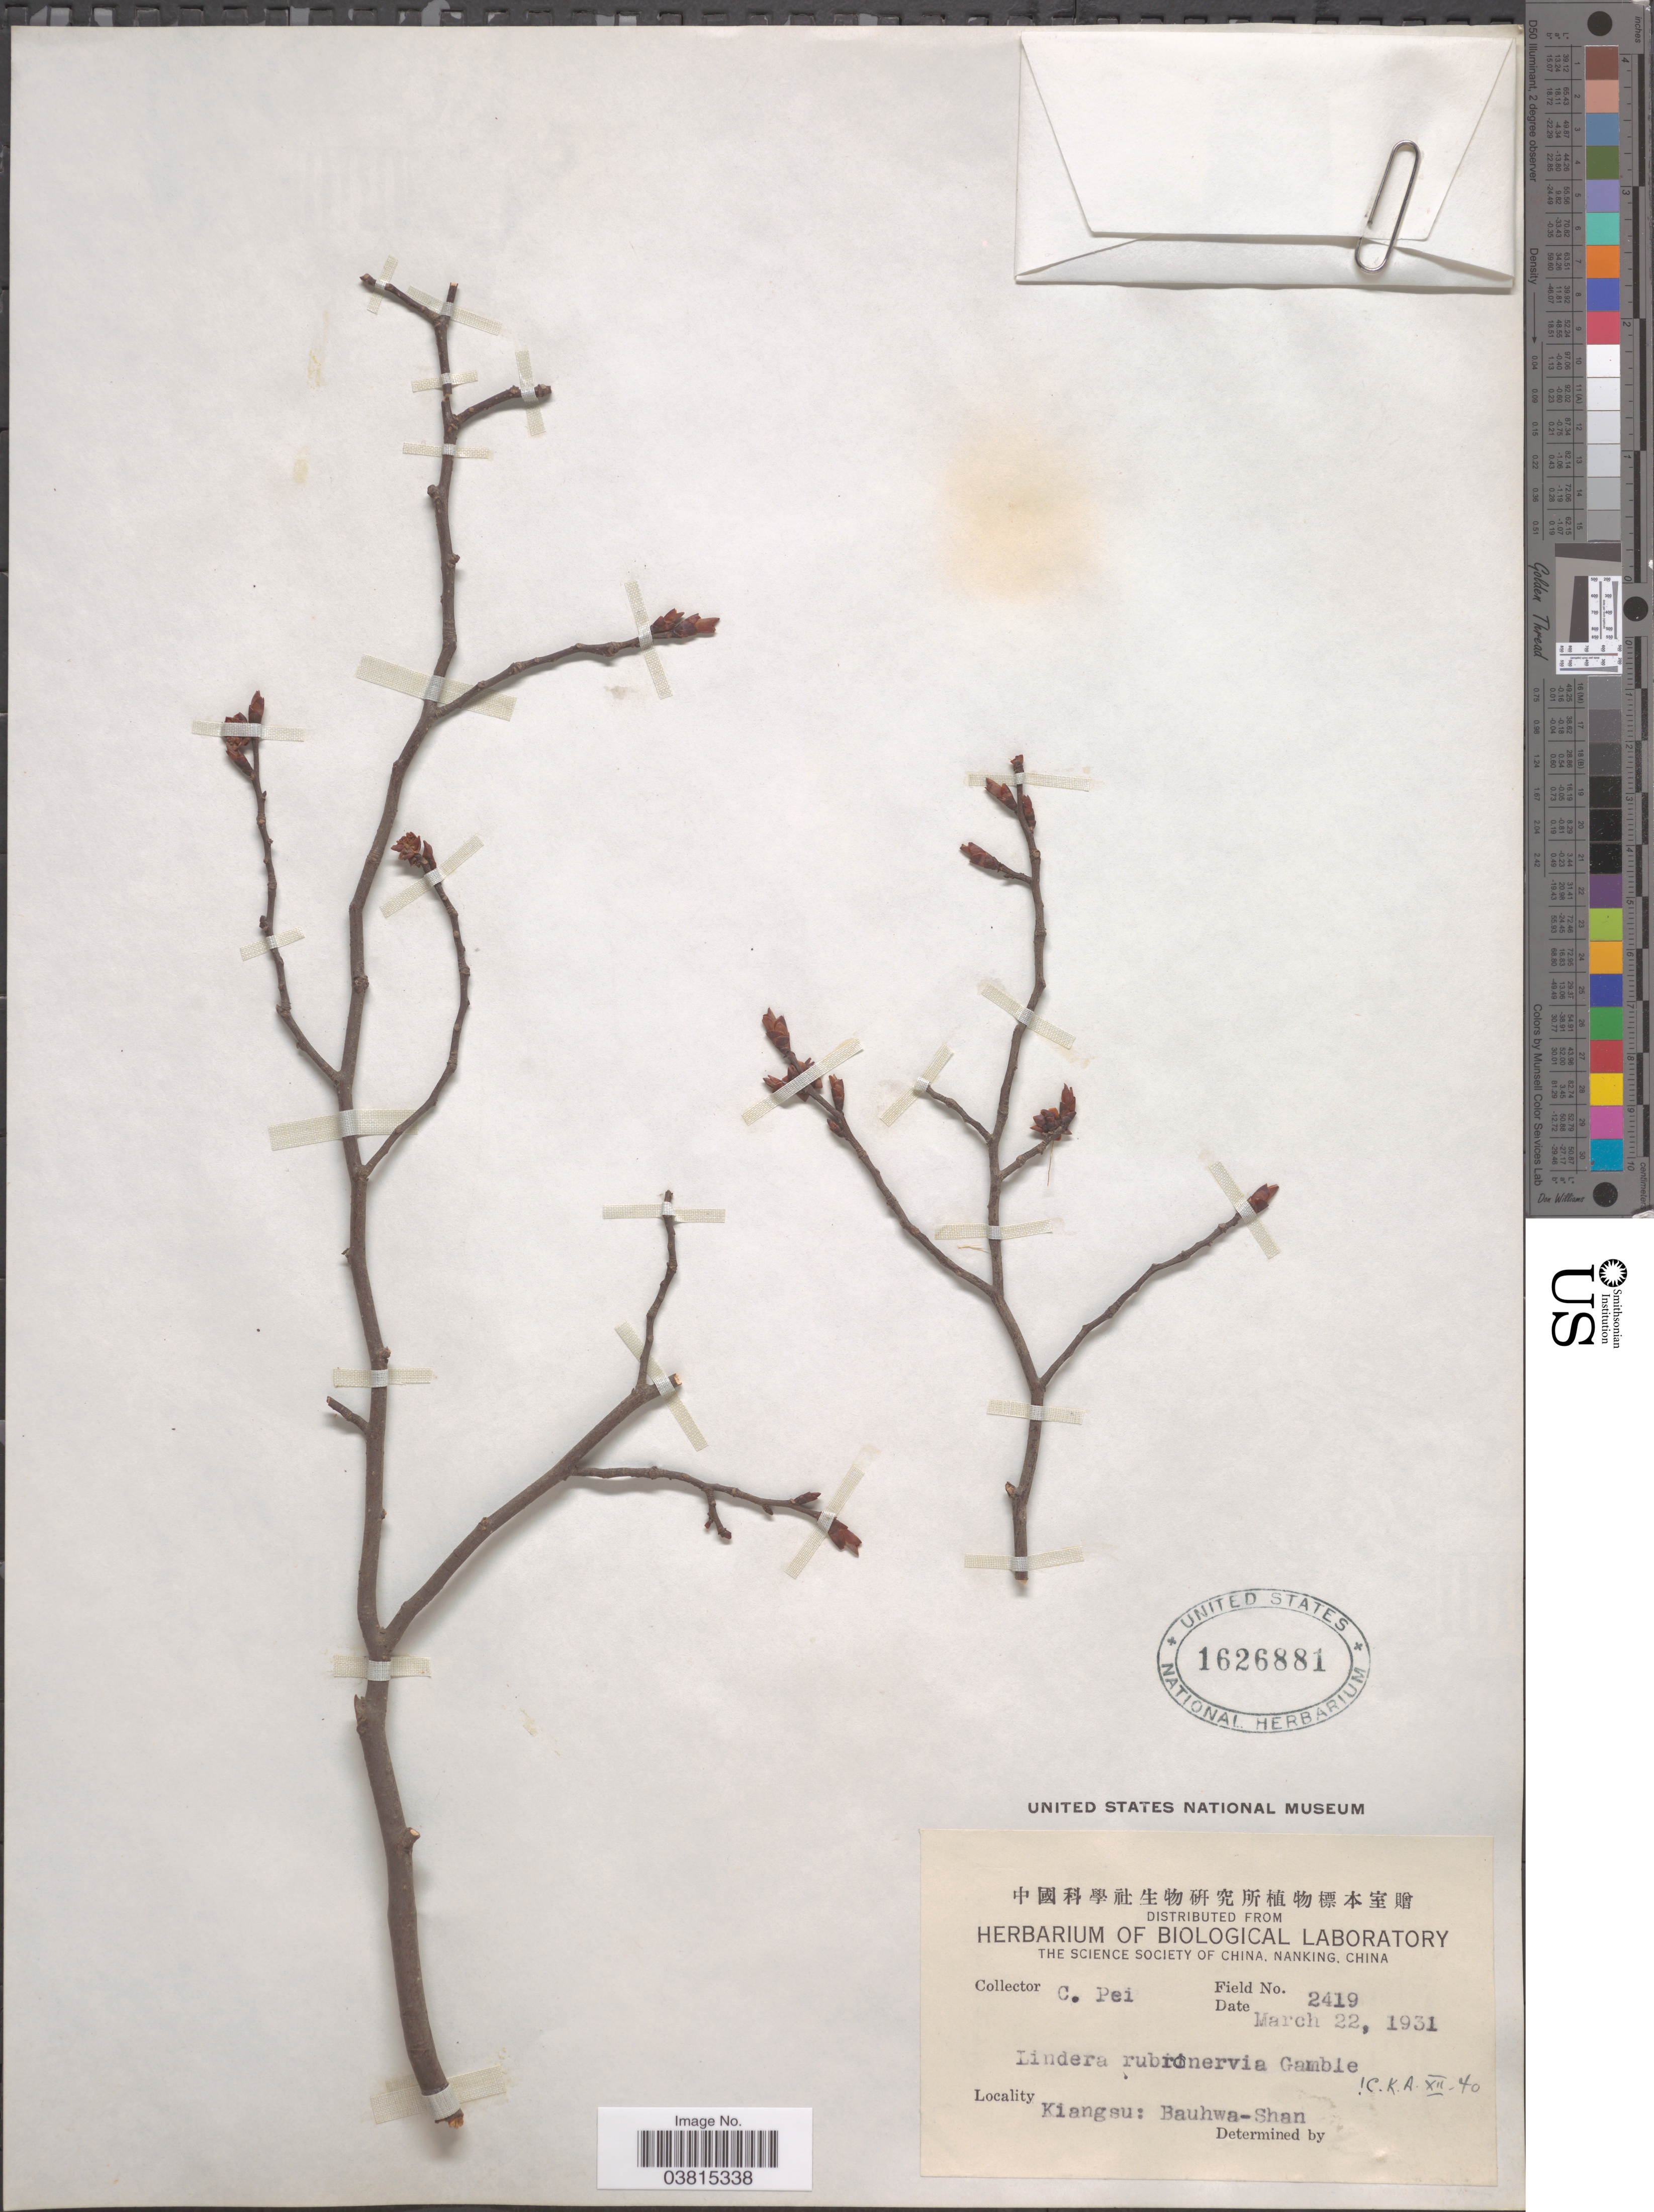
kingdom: Plantae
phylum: Tracheophyta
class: Magnoliopsida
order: Laurales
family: Lauraceae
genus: Lindera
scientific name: Lindera rubronervia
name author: Gamble in Sarg.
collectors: C. P'ei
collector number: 2419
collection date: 1931-03-22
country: China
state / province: Jiangsu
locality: Kiangsu: Bauhwa-Shan.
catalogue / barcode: US 1626881